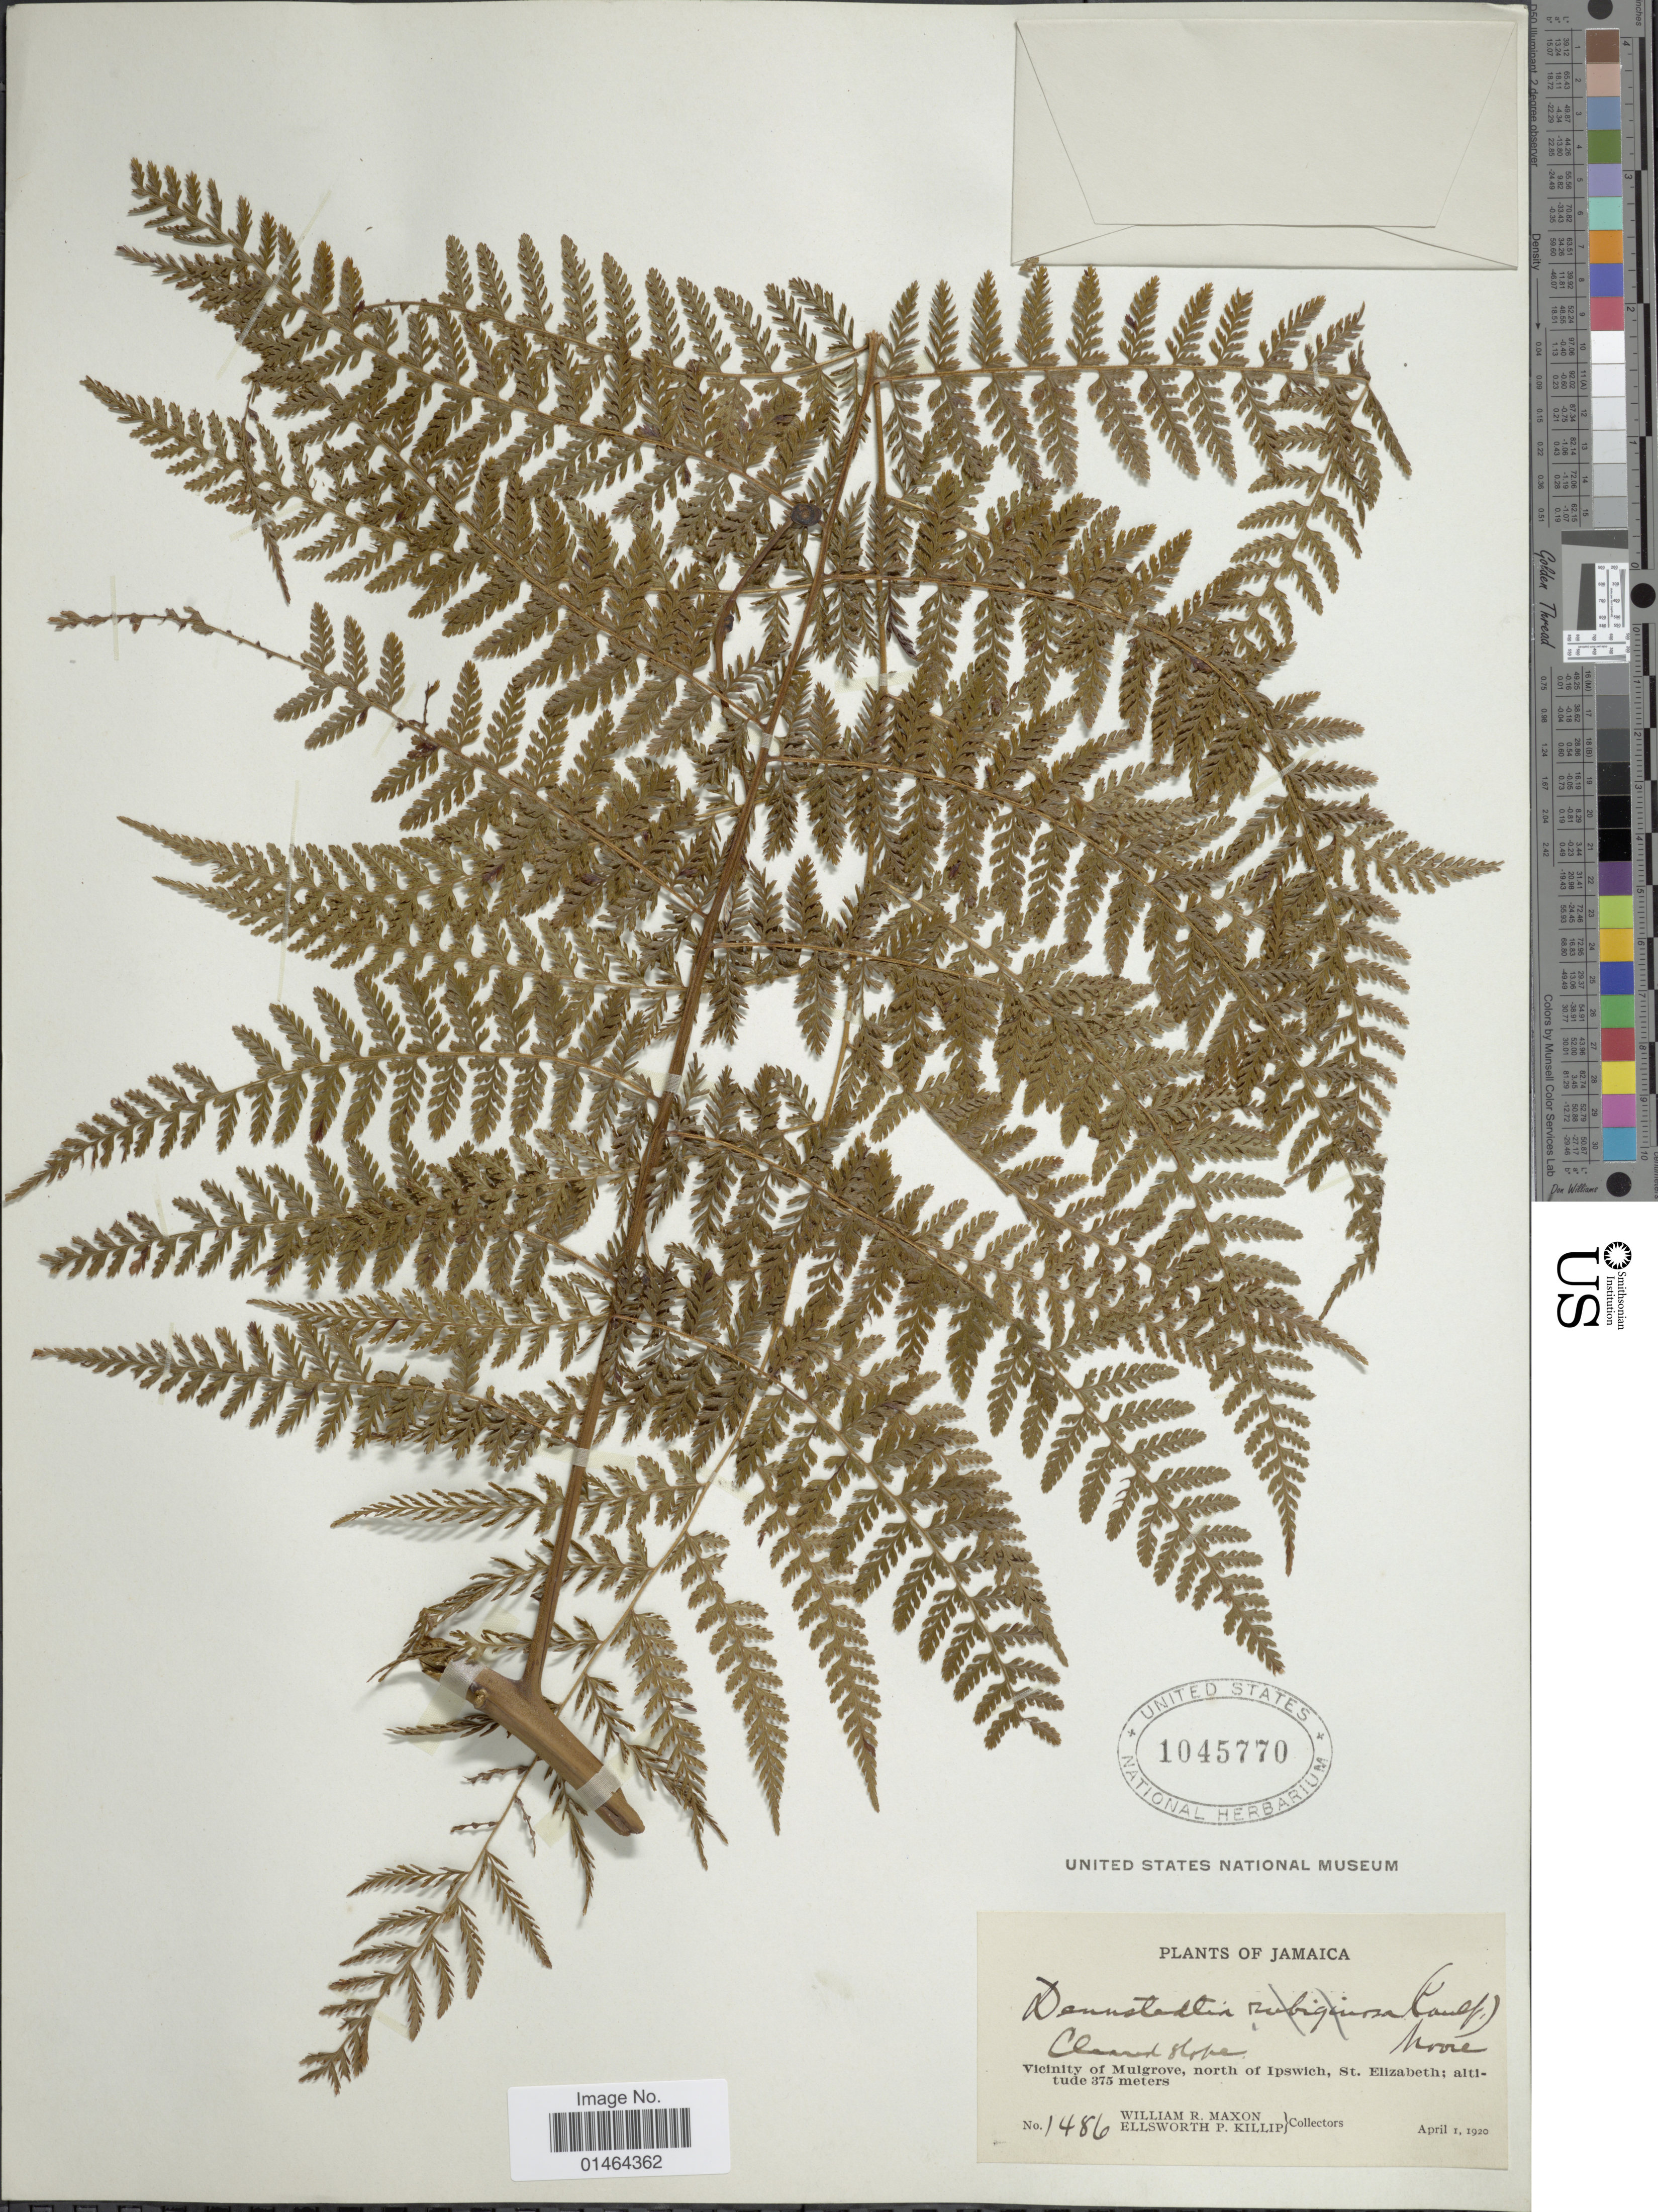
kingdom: Plantae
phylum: Tracheophyta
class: Polypodiopsida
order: Polypodiales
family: Dennstaedtiaceae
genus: Dennstaedtia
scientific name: Dennstaedtia cicutaria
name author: (Sw.) T. Moore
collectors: W. R. Maxon & E. P. Killip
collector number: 1486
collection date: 1920-04-01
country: Jamaica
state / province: Saint Elizabeth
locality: Vicinity of Mulgrove, north of Ipswich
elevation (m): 375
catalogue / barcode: US 1045770